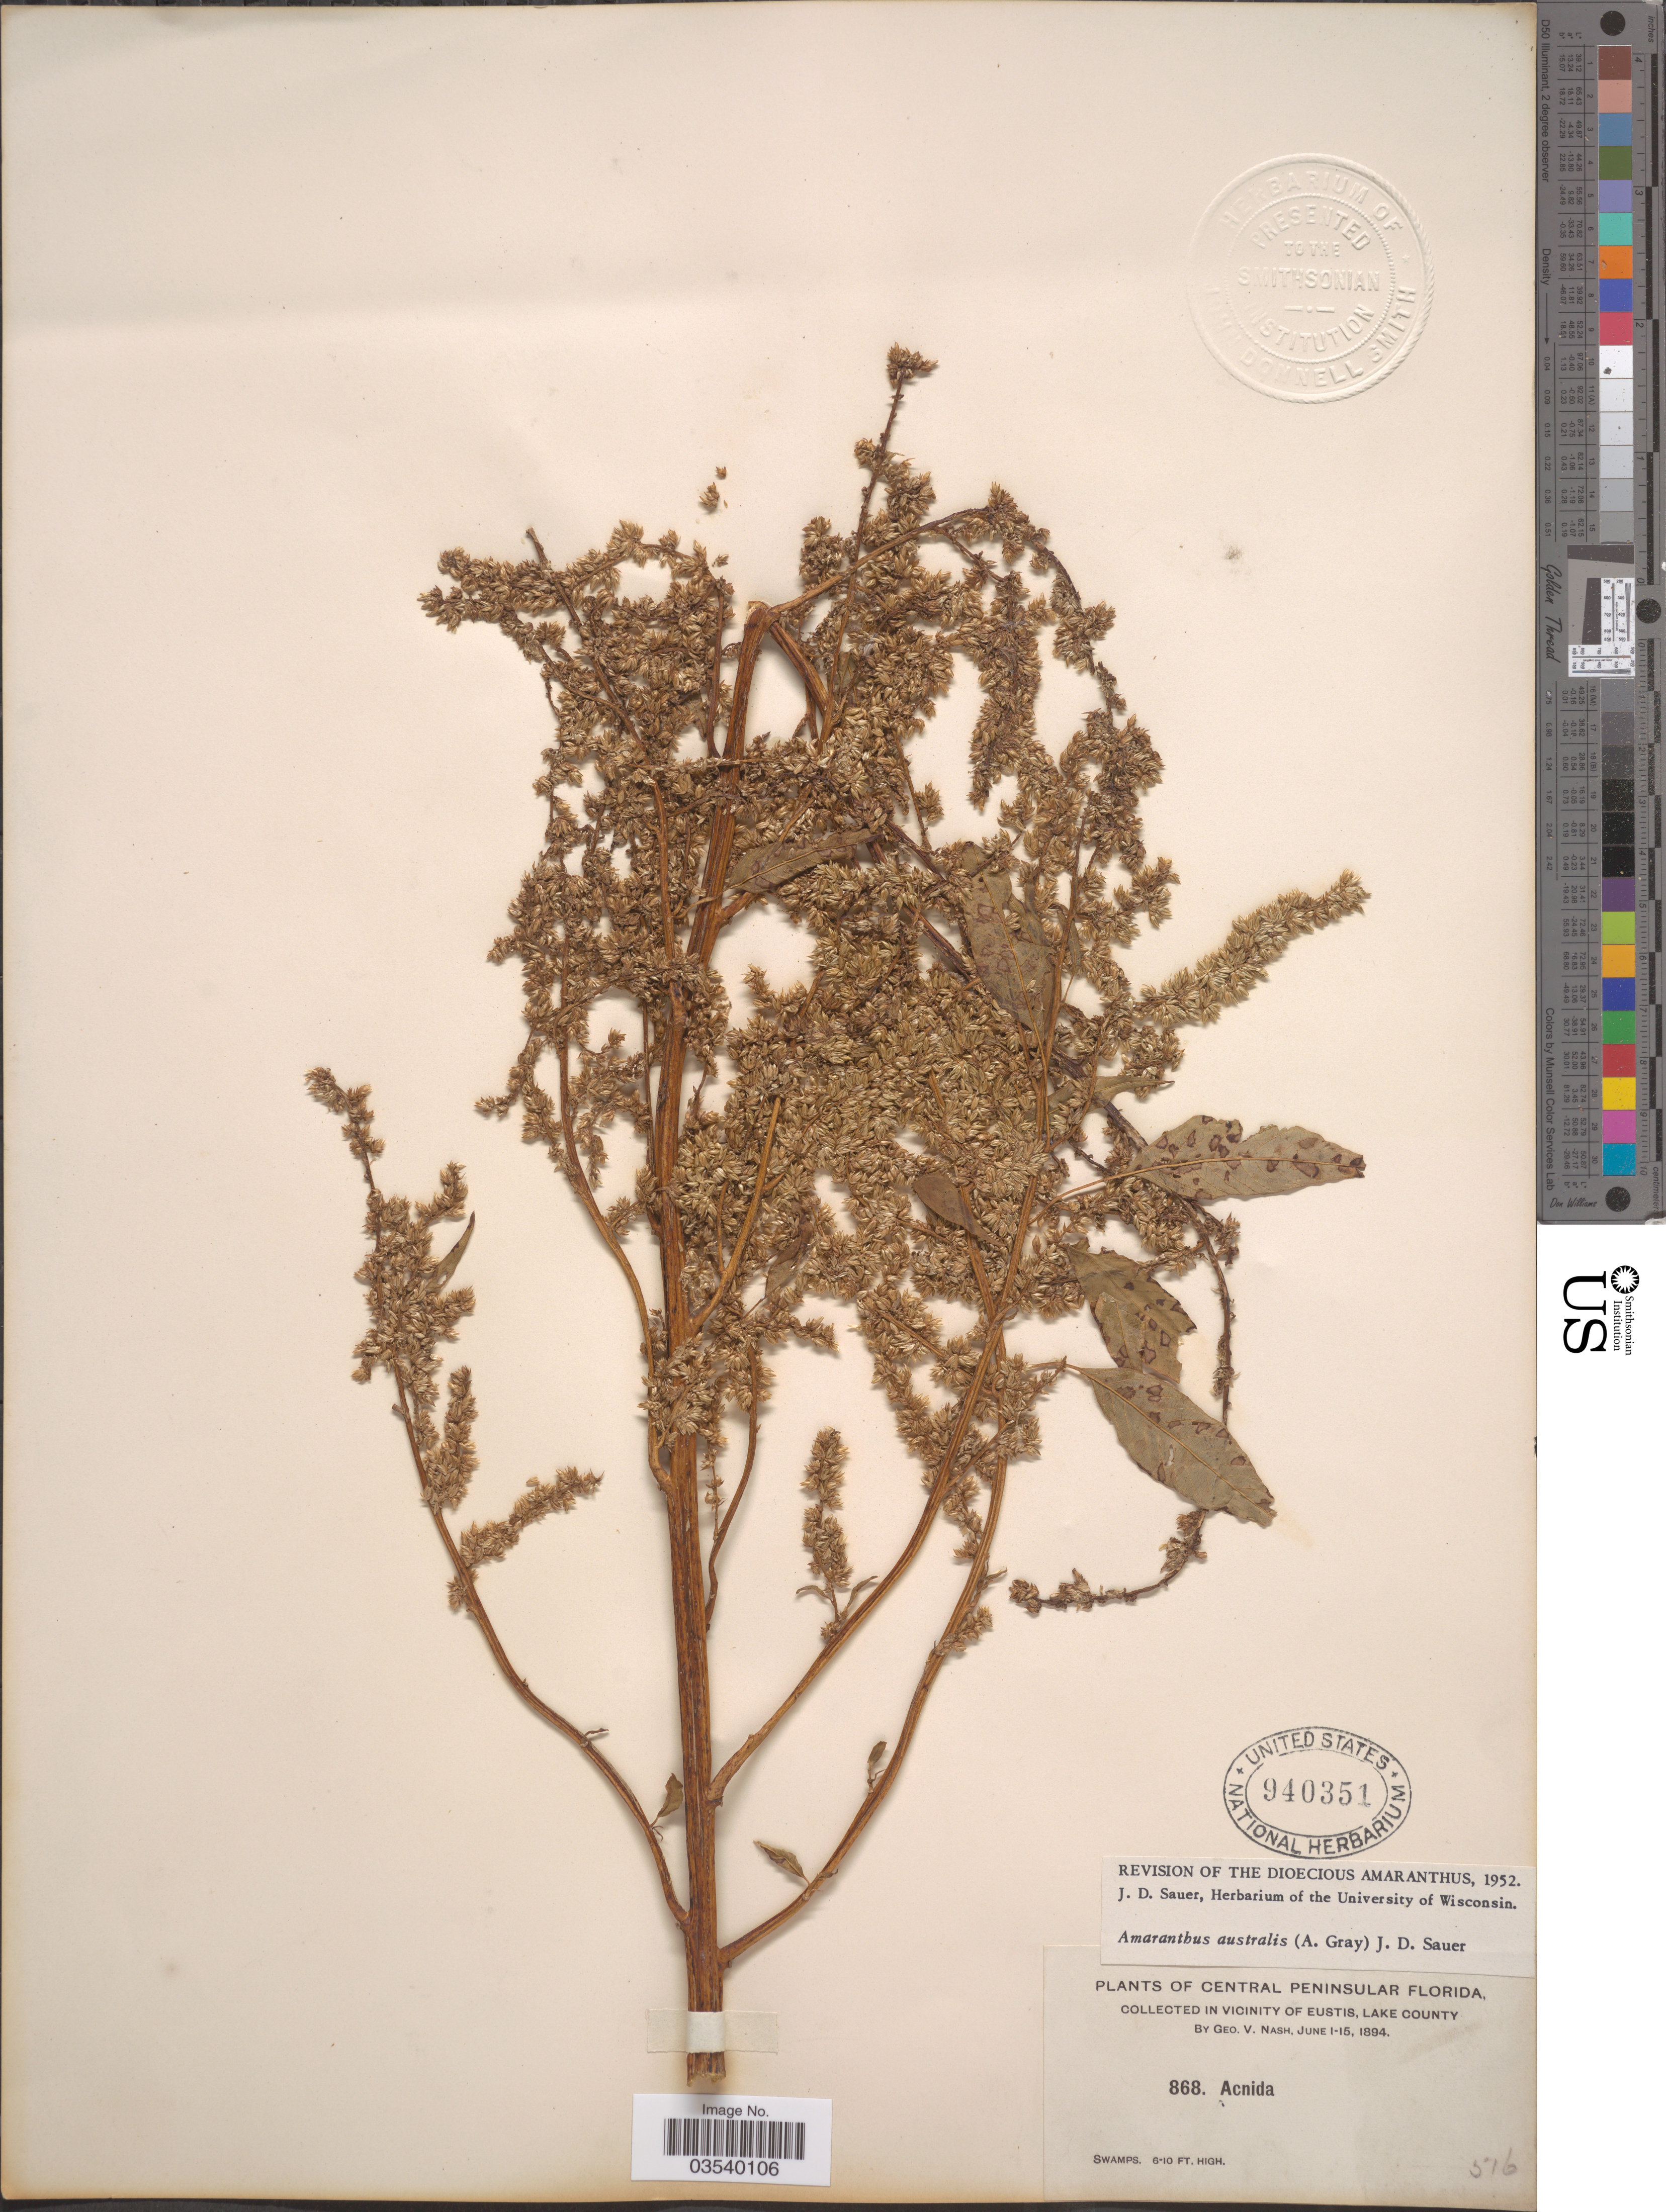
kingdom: Plantae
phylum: Tracheophyta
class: Magnoliopsida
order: Caryophyllales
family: Amaranthaceae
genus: Amaranthus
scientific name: Amaranthus australis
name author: (A. Gray) J.D. Sauer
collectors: G. V. Nash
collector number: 868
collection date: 1894-06-01/1894-06-15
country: United States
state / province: Florida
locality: Central Peninsular Florida. In vicinity of Eustis, Lake County.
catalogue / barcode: US 940351